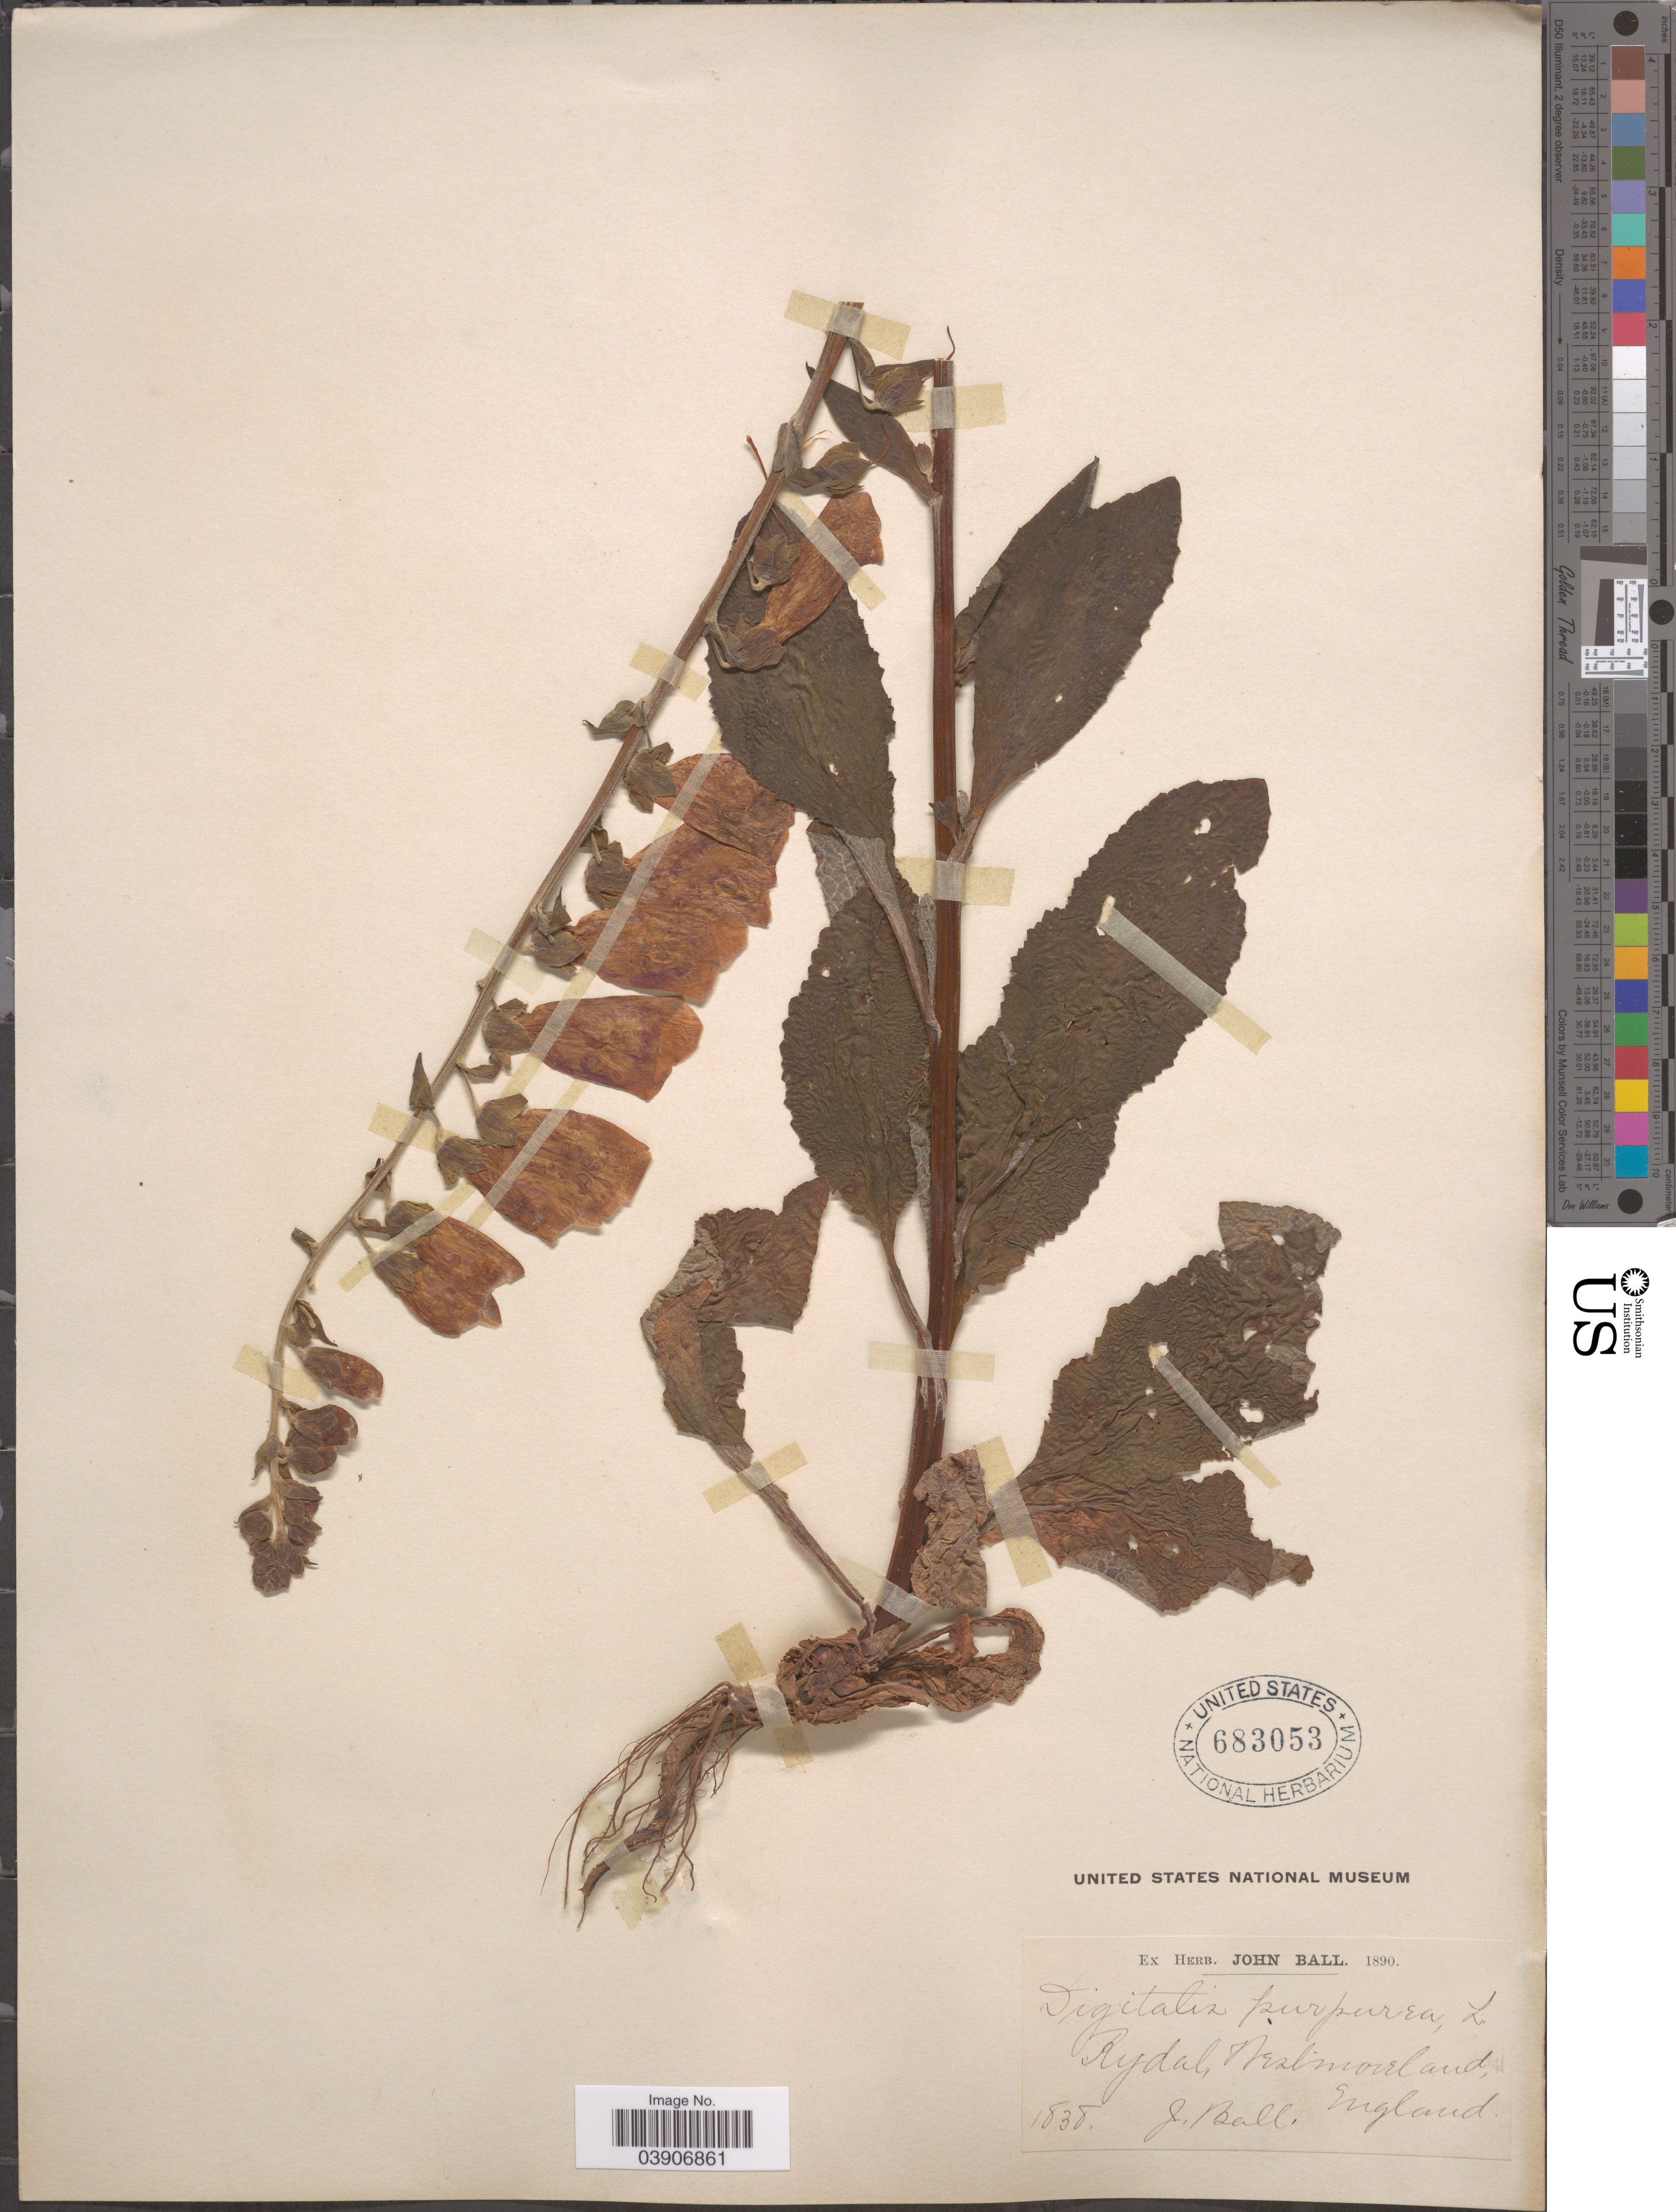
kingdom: Plantae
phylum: Tracheophyta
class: Magnoliopsida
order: Lamiales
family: Plantaginaceae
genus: Digitalis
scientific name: Digitalis purpurea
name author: L.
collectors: J. Ball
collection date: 1938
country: United Kingdom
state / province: England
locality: Rydal, Westmoreland.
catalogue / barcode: US 683053